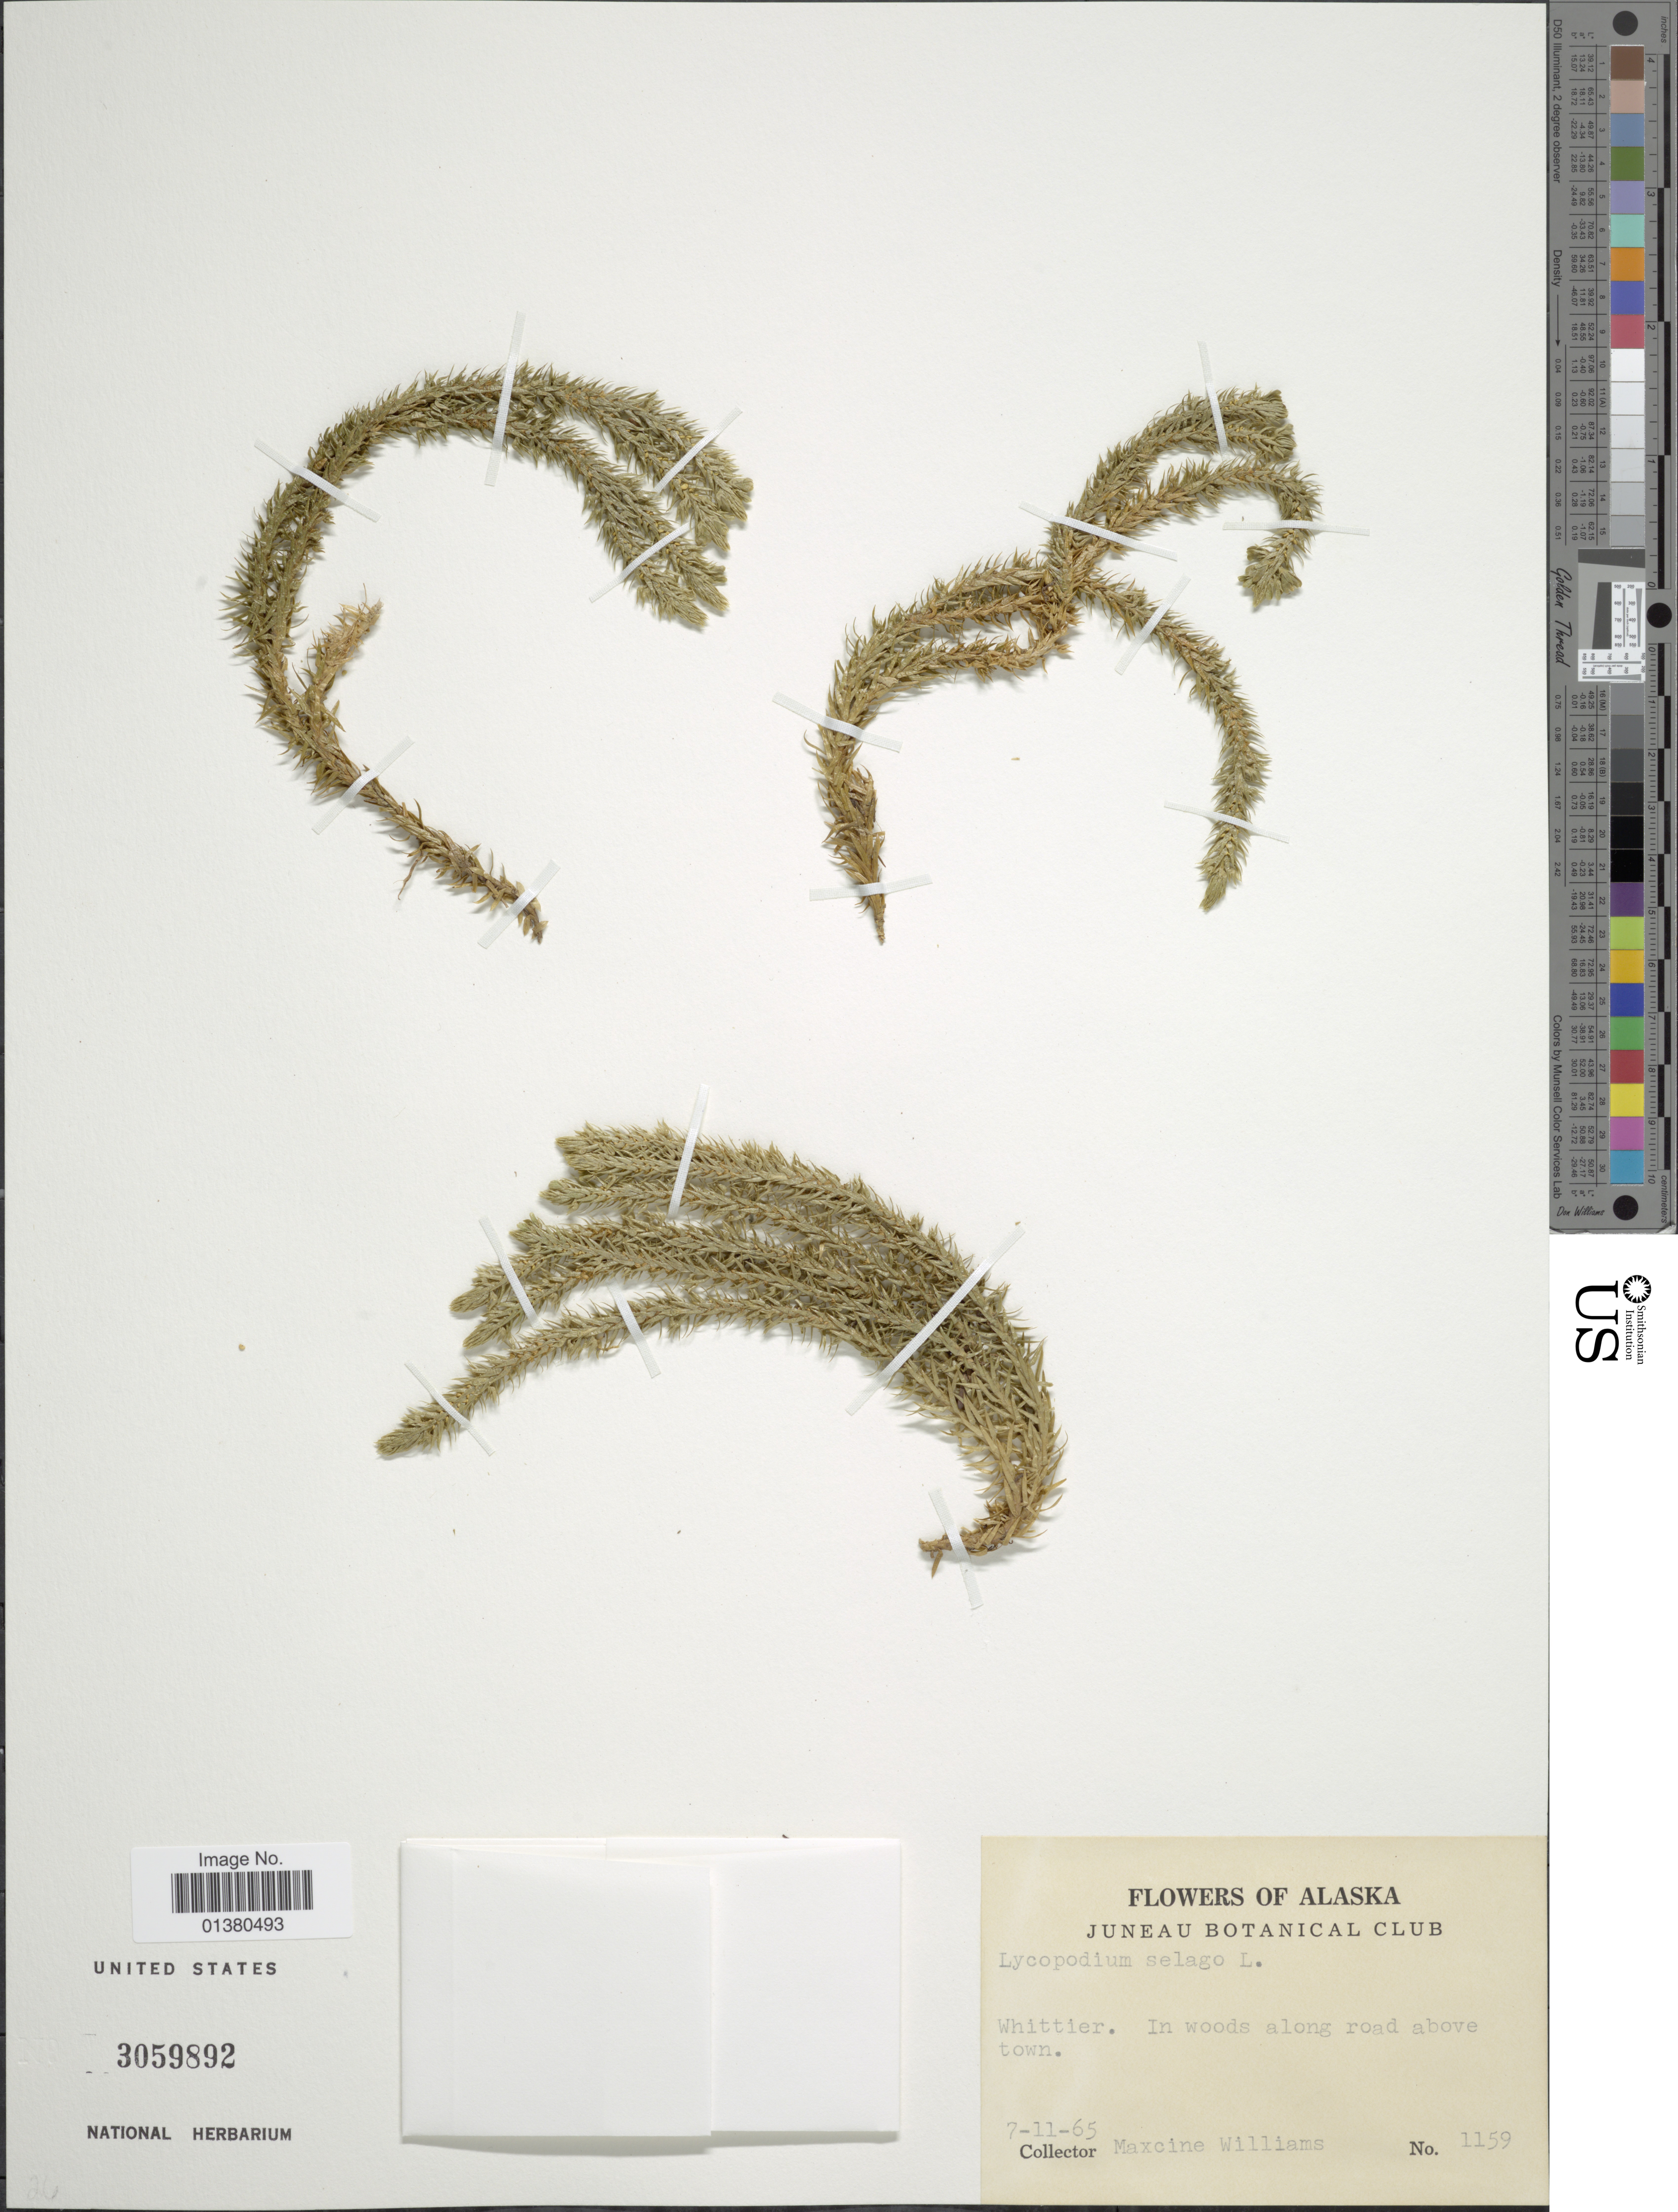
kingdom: Plantae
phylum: Tracheophyta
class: Lycopodiopsida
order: Lycopodiales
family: Lycopodiaceae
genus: Huperzia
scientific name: Huperzia selago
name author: (L.) Bernh. ex Schrank & Mart.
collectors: M. Williams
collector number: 1159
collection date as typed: Transcribed d/m/y: 7/11/65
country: United States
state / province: Alaska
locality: Whittier, In woods along road above town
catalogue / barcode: US 3059892